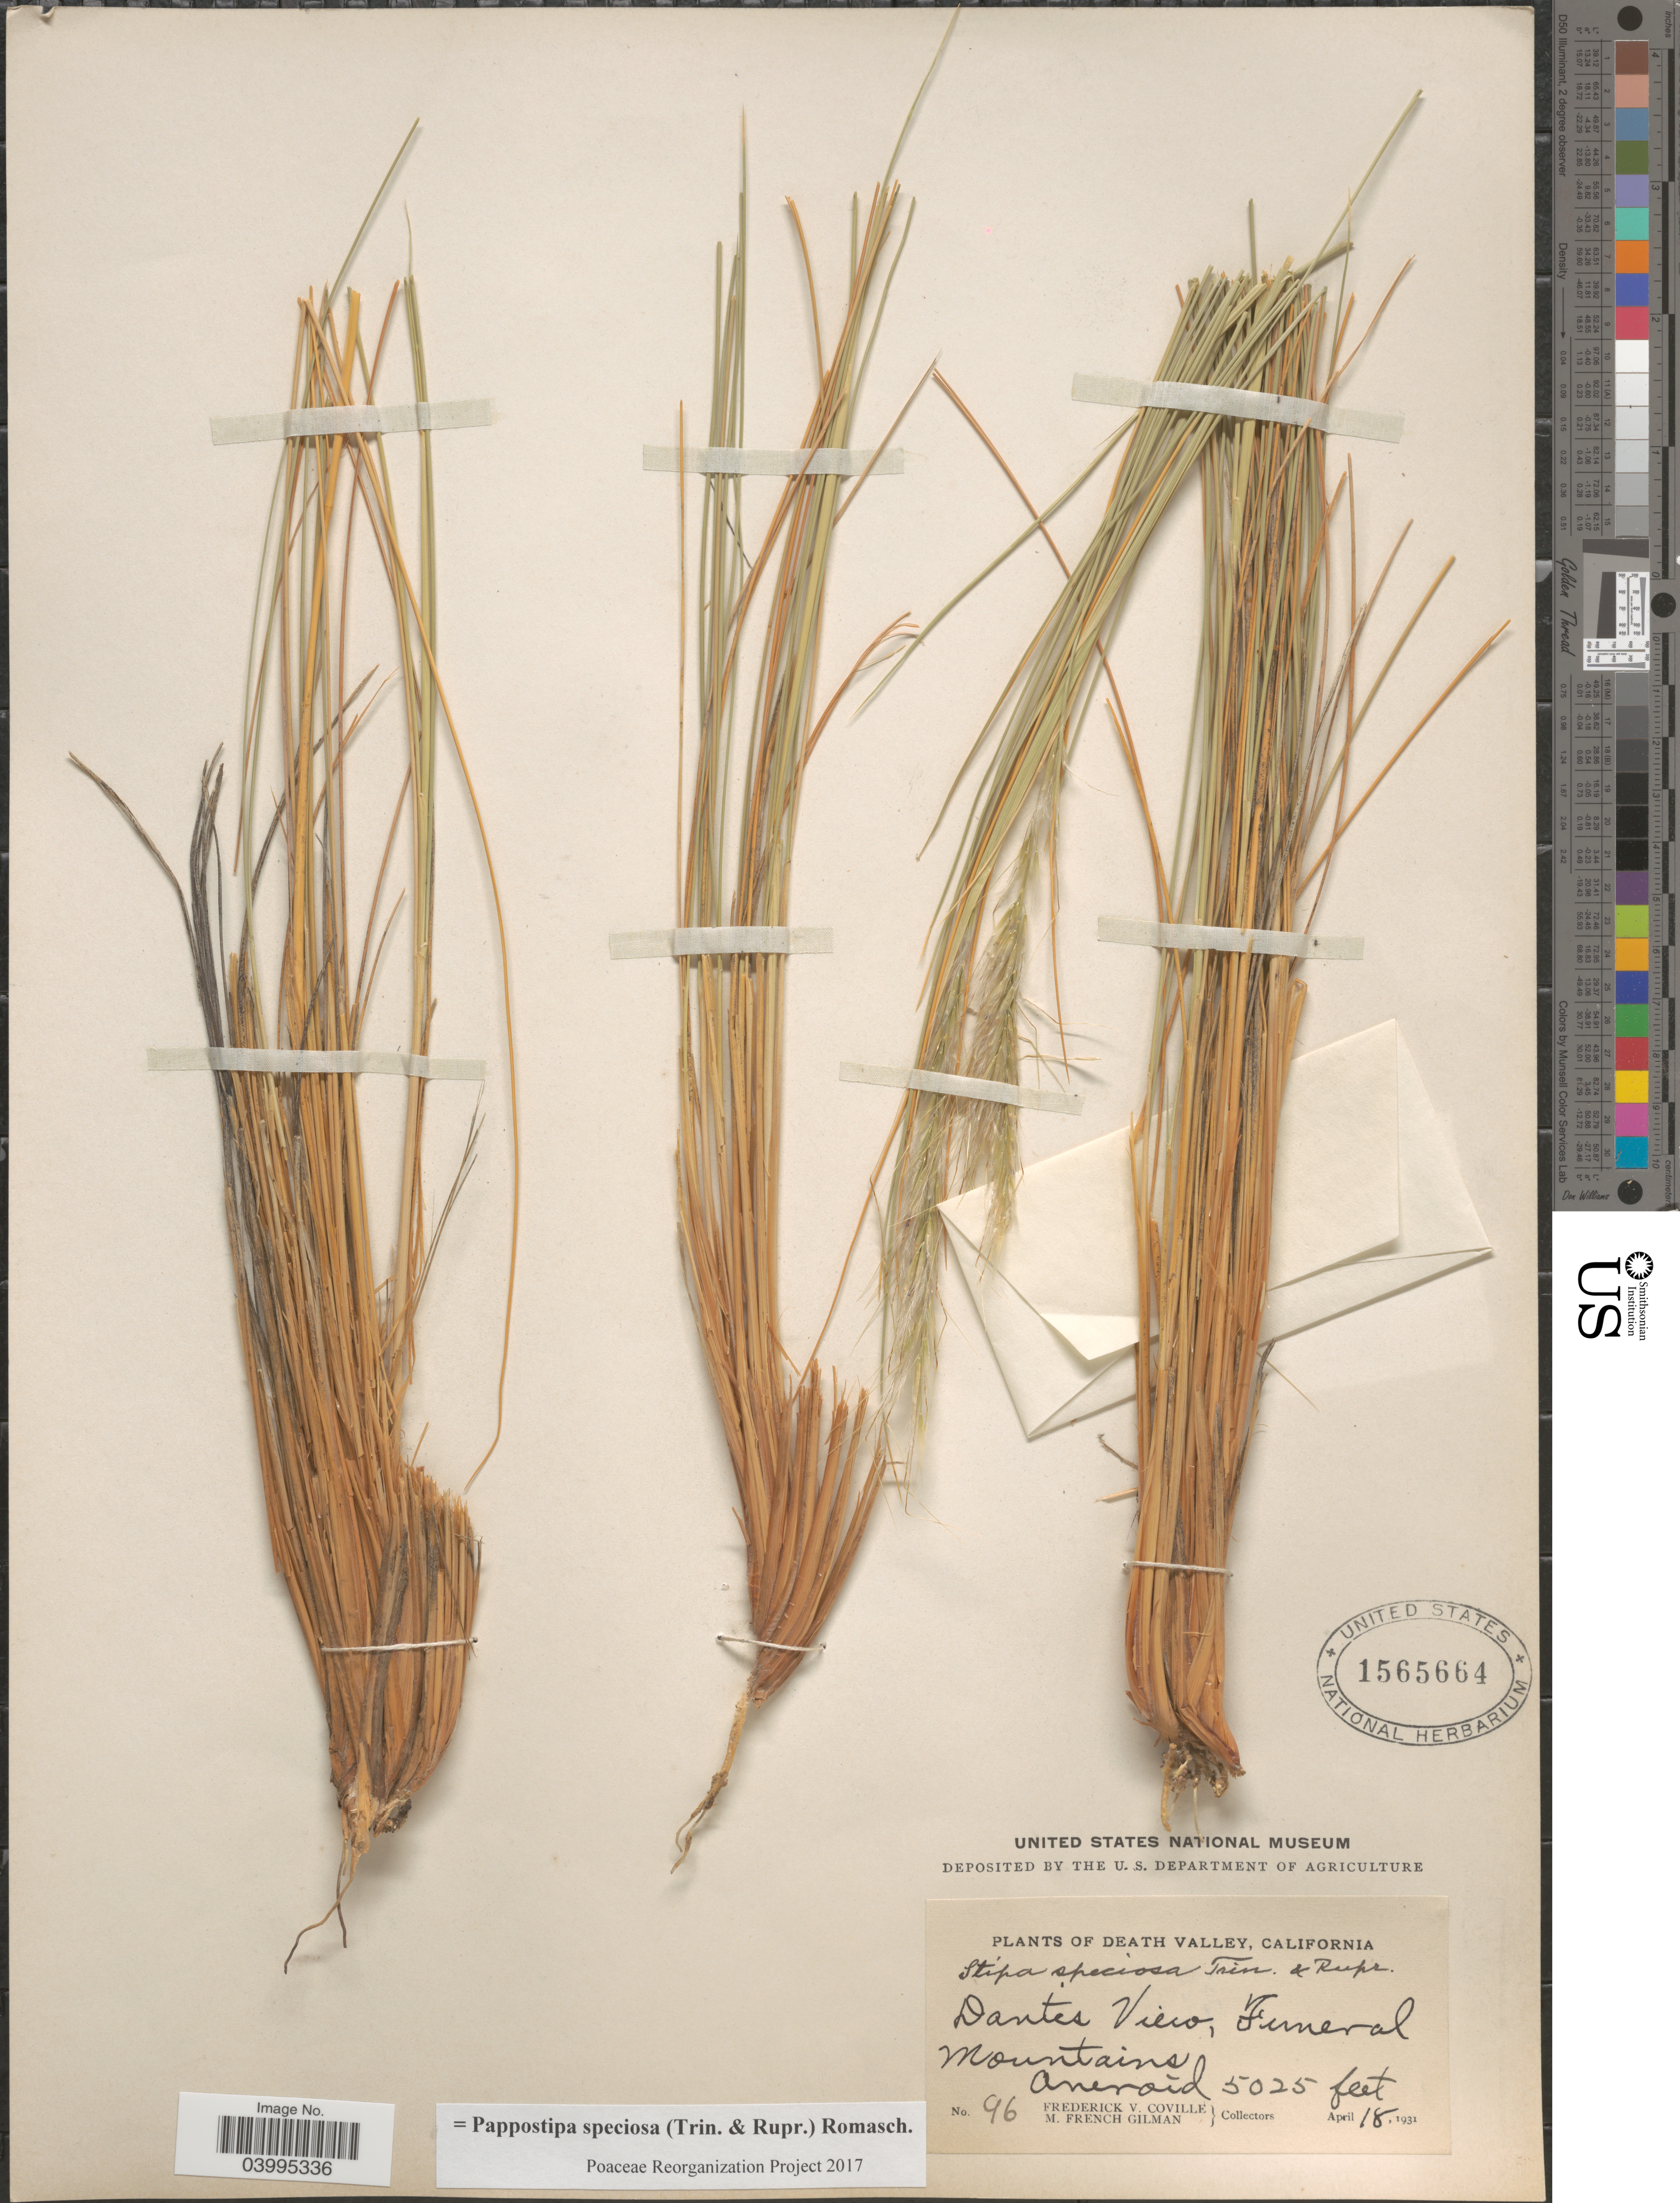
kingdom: Plantae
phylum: Tracheophyta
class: Liliopsida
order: Poales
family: Poaceae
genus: Pappostipa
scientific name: Pappostipa speciosa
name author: (Trin. & Rupr.) Romasch.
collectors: F. V. Coville & M. F. Gilman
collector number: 96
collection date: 1931-04-18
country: United States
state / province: California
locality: Death Valley. Dantes Vieco, Funeral Mountains.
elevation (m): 1532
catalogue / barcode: US 1565664